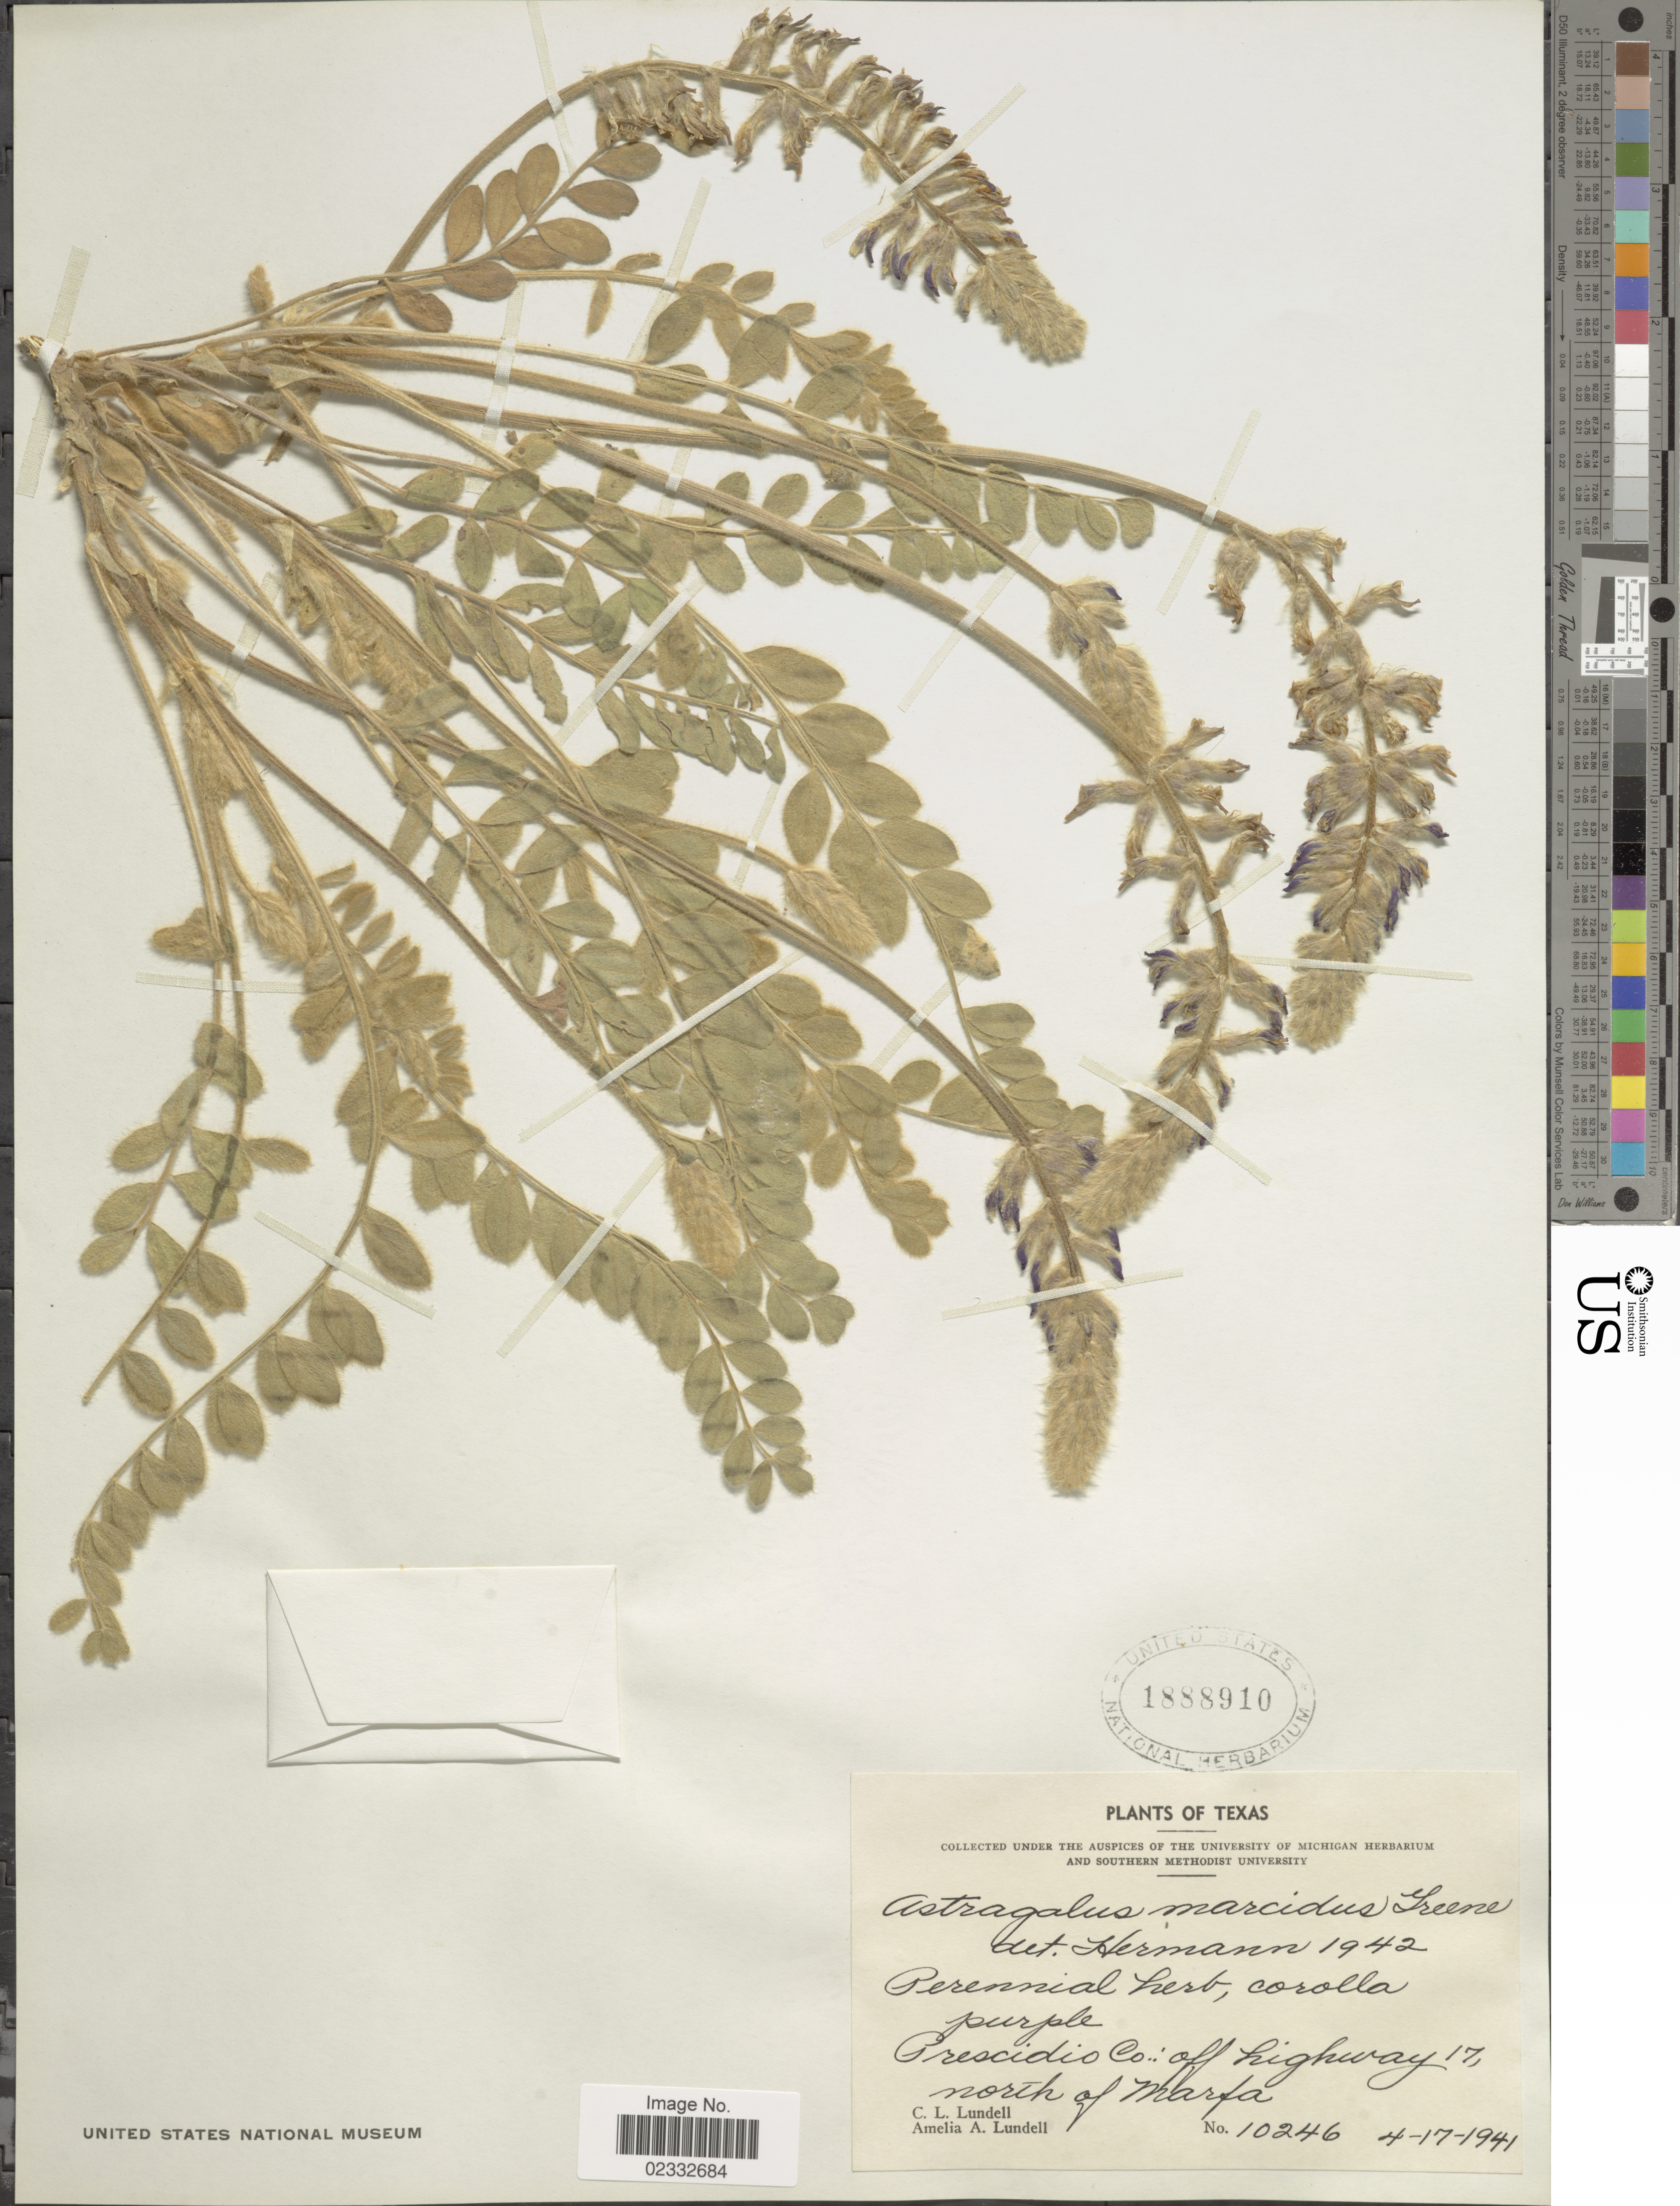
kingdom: Plantae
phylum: Tracheophyta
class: Magnoliopsida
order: Fabales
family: Fabaceae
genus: Astragalus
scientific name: Astragalus marcidus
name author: Greene ex Rydb.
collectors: C. L. Lundell & A. A. Lundell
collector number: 10246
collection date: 1941-04-17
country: United States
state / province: Texas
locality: Prescidio Co.: off highway 17, north of Marfa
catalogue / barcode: US 1888910